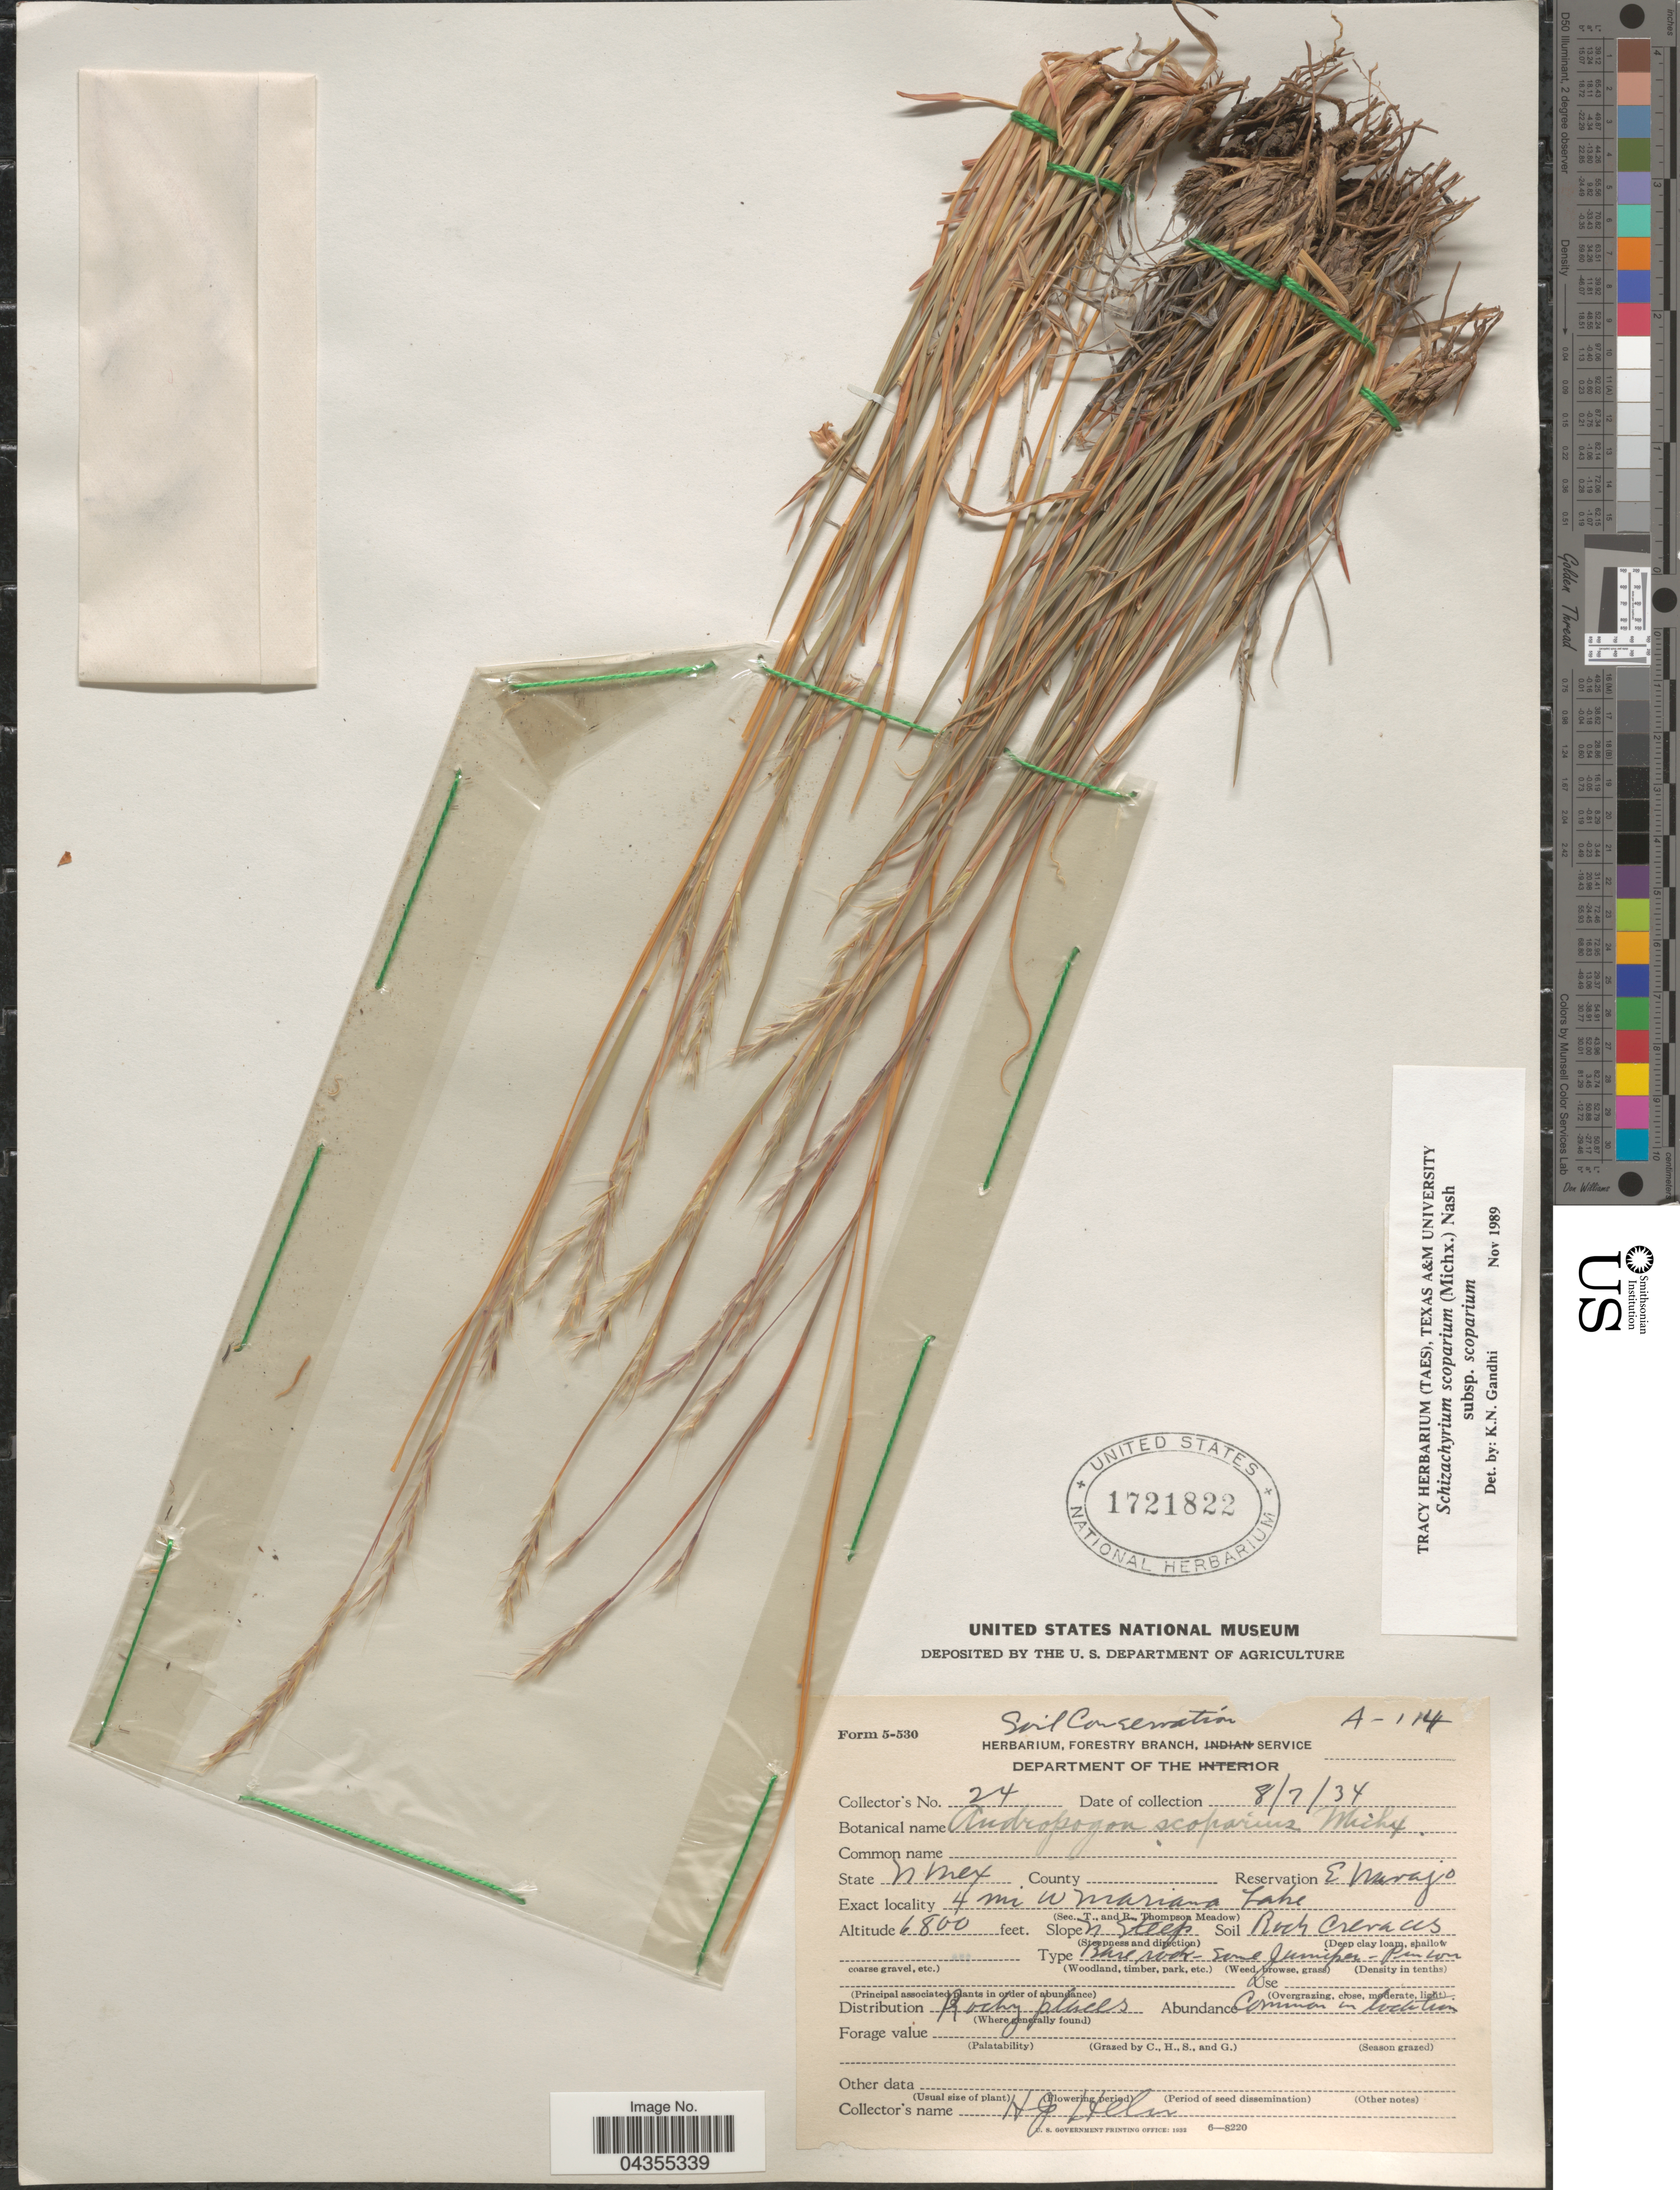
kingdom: Plantae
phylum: Tracheophyta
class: Liliopsida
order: Poales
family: Poaceae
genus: Schizachyrium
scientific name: Schizachyrium scoparium var. scoparium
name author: (Michx.) Nash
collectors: H. Helm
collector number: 24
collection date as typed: Transcribed d/m/y: 7/8/34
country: United States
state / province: New Mexico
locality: Reservation E Navajo. 4 mi W Mariana Lake.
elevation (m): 2073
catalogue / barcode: US 1721822